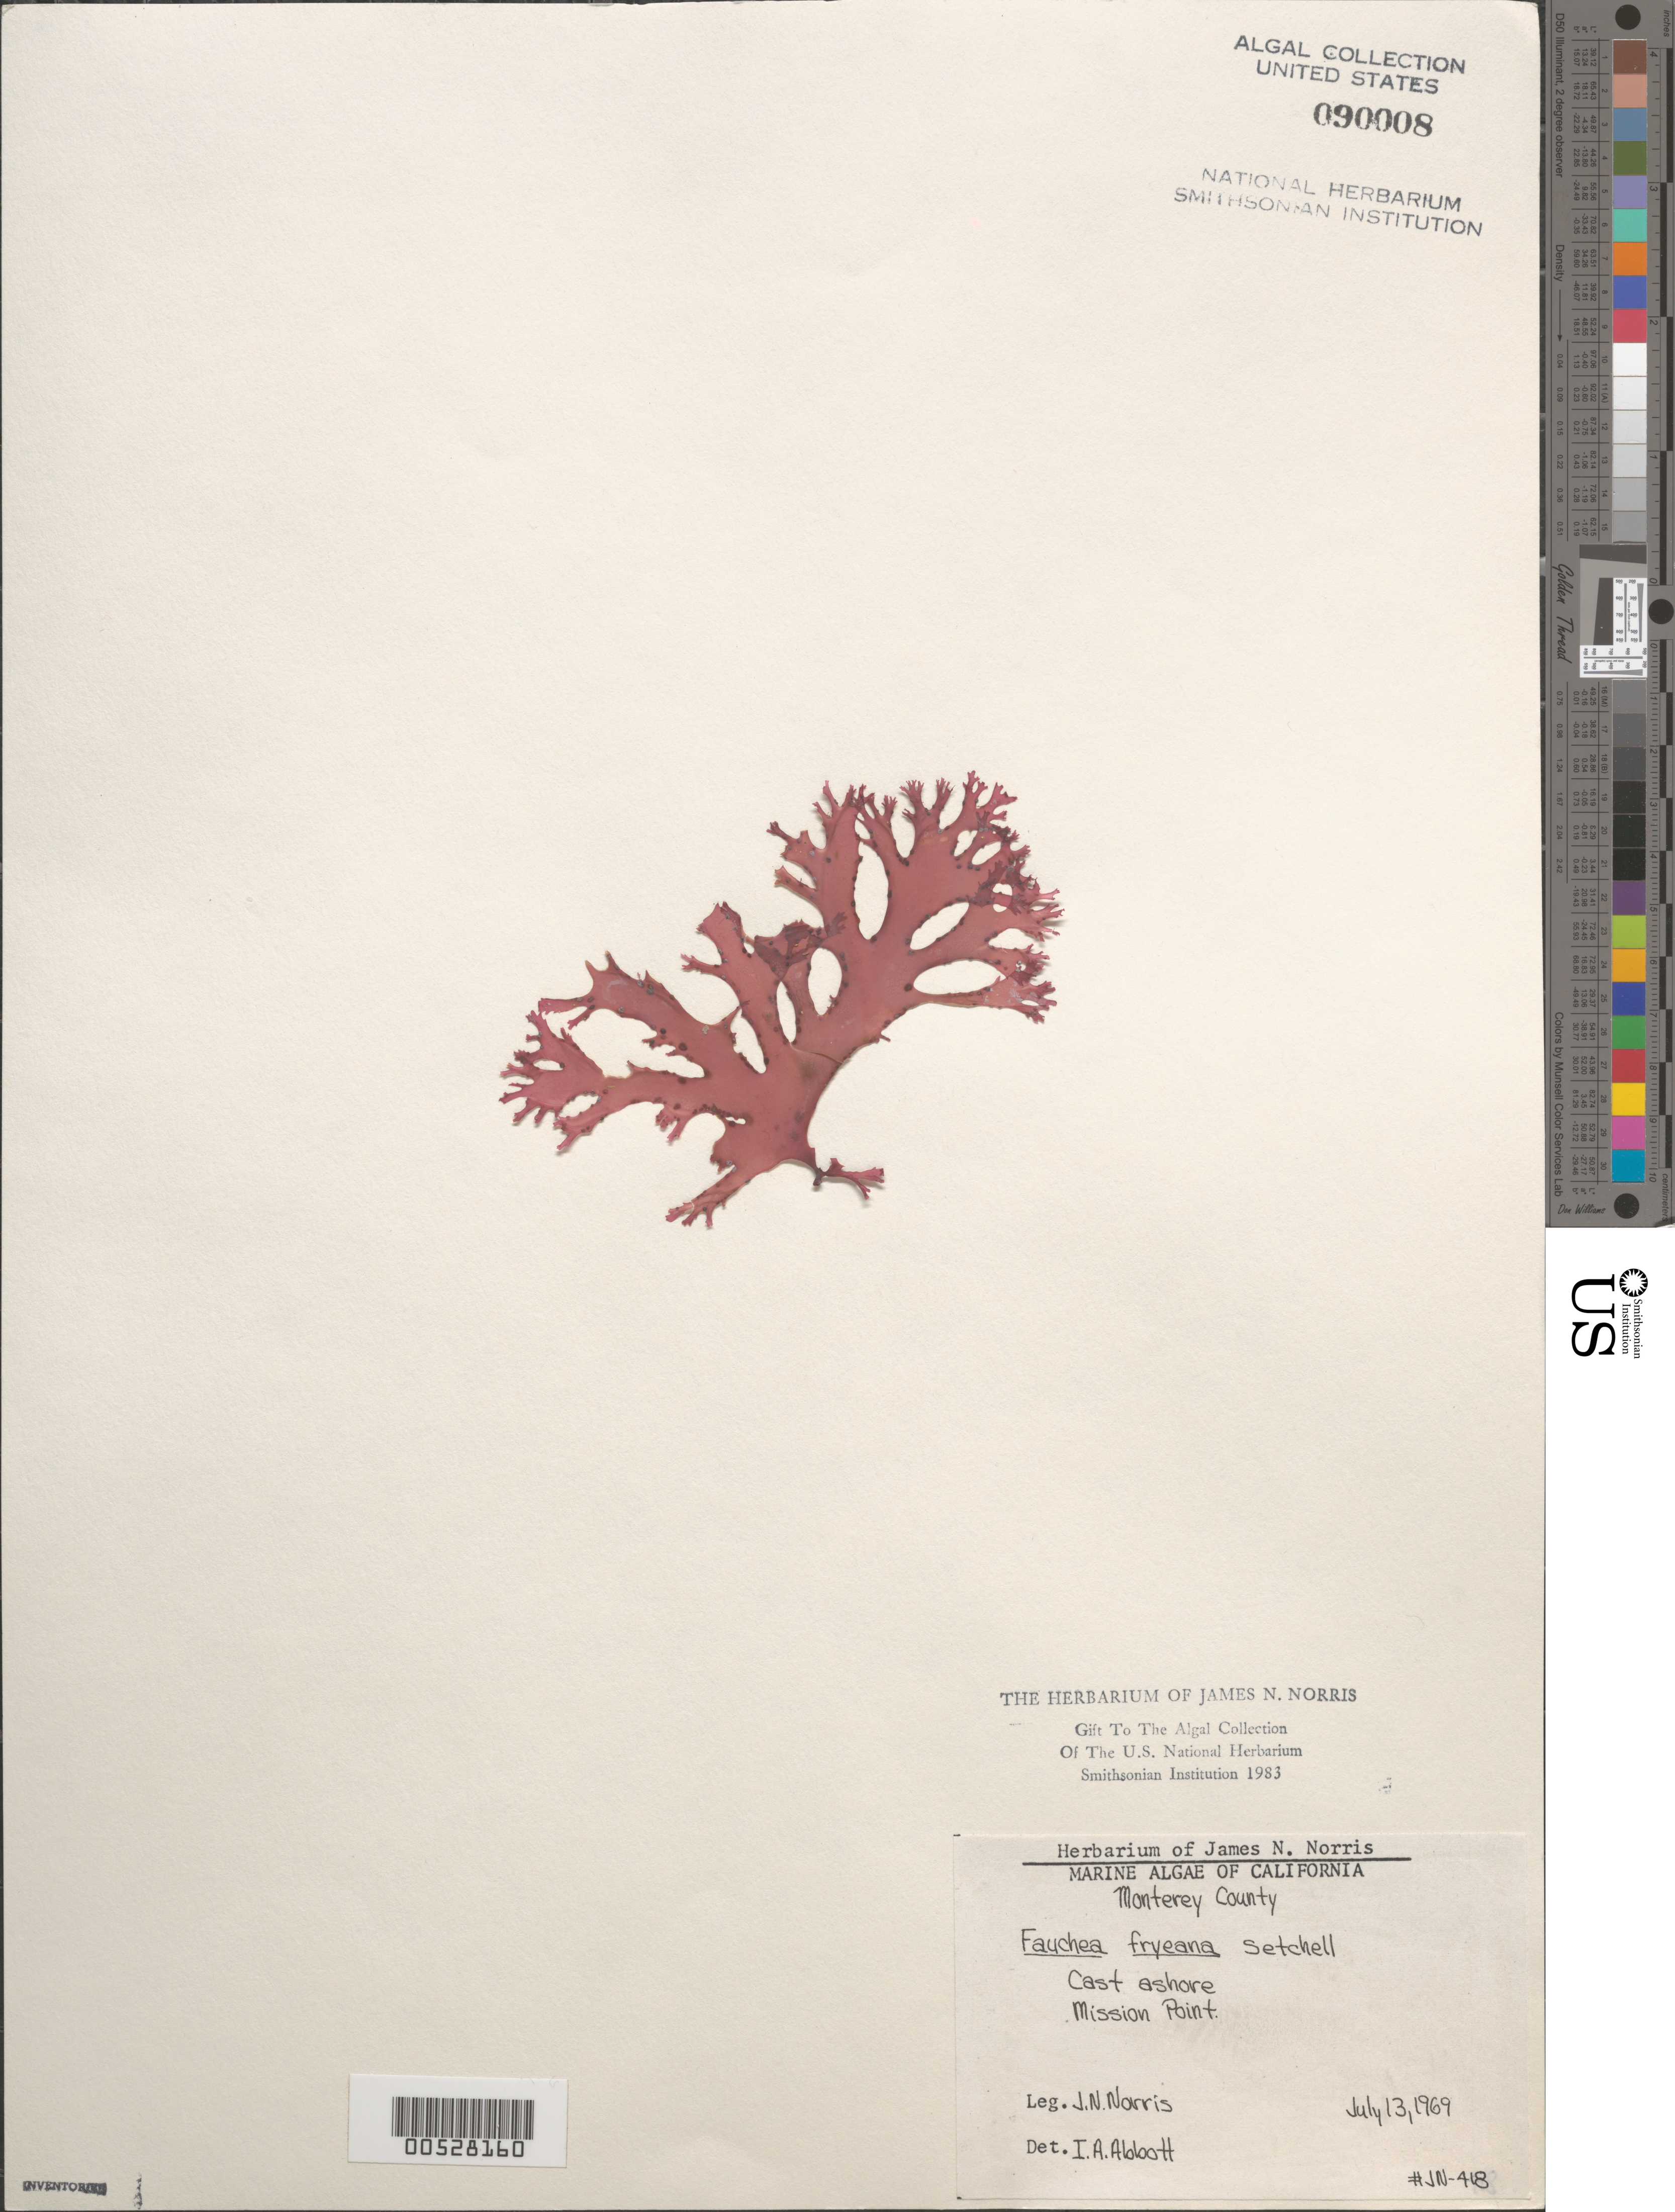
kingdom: Plantae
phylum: Rhodophyta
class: Florideophyceae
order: Rhodymeniales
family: Faucheaceae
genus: Gloiocladia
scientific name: Gloiocladia fryeana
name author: (Setchell) N. Sánchez & Rodríguez-Prieto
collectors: J. N. Norris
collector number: JN-418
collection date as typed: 13 Jul 1969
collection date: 1969-07-13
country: United States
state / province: California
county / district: Monterey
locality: Mission Point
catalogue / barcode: US 90008